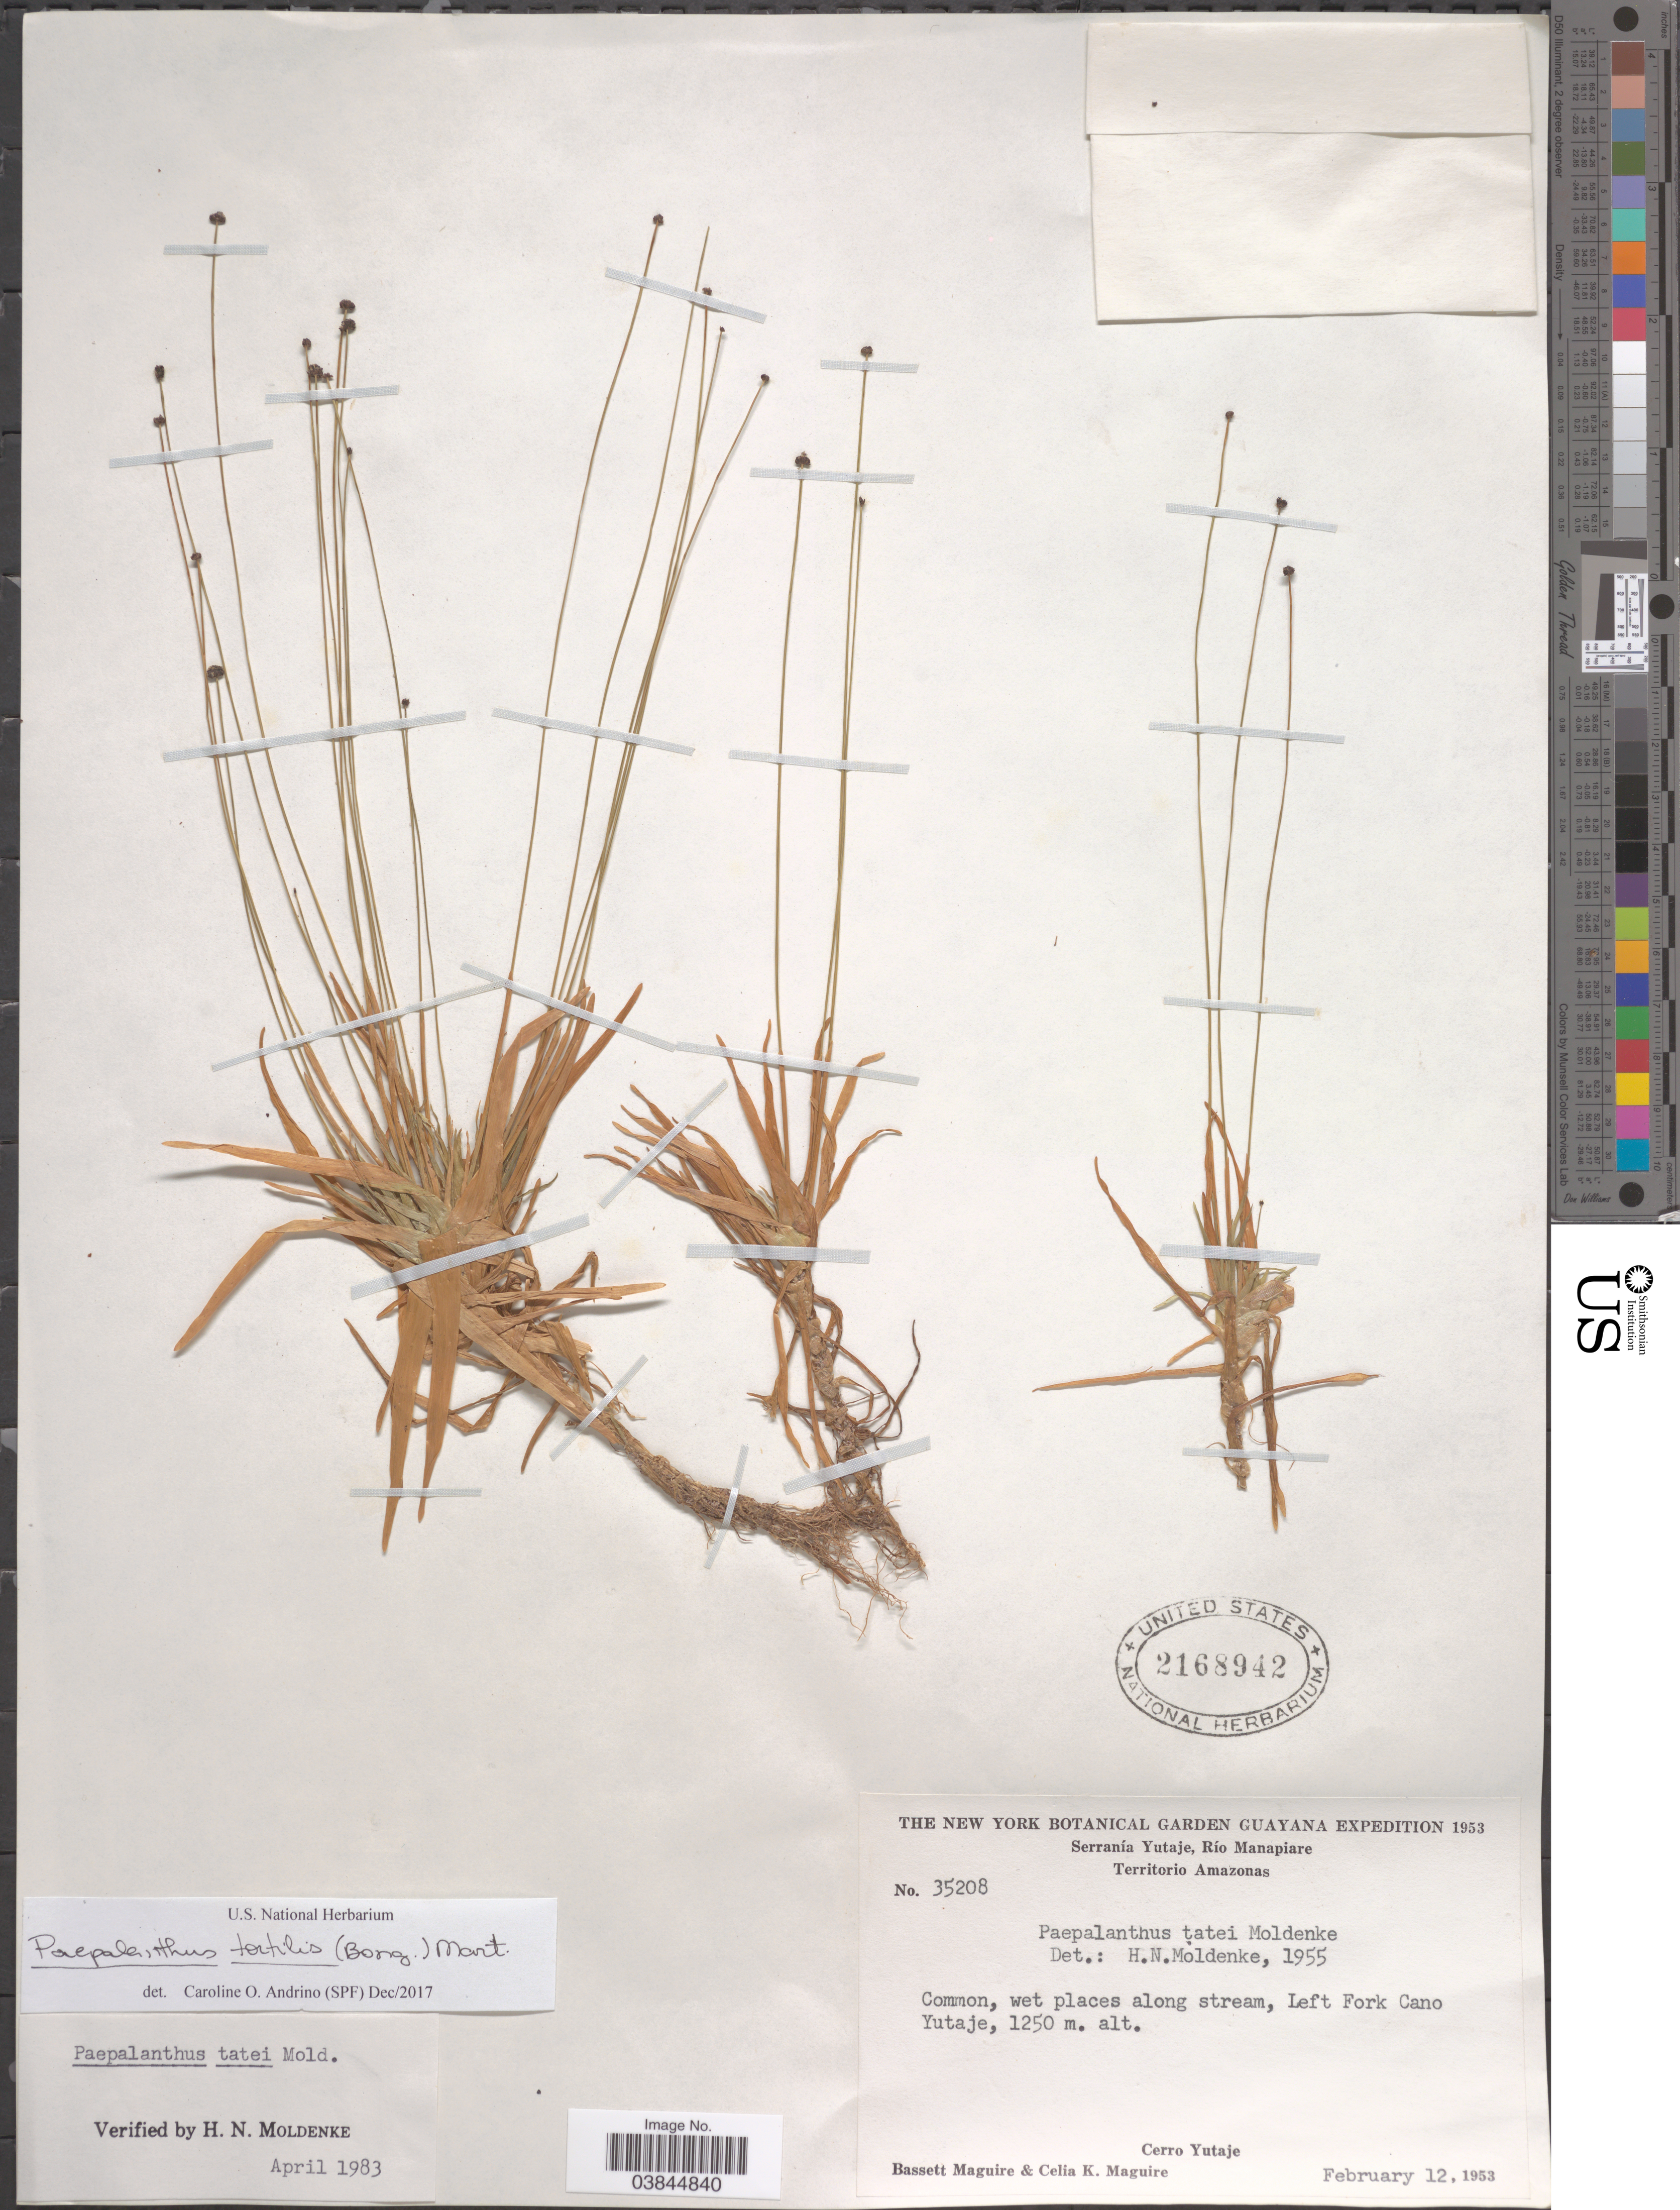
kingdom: Plantae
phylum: Tracheophyta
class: Liliopsida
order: Poales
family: Eriocaulaceae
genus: Paepalanthus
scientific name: Paepalanthus tortilis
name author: (Bong.) Koern.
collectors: B. Maguire & C. K. Maguire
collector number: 35208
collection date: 1953-02-12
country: Venezuela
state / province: Amazonas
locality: Serranía Yutaje, Río Manapiare. Territorio Amazonas. Left Fork Cano, Yutaje. Cerro Yutaje.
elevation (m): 1250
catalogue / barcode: US 2168942